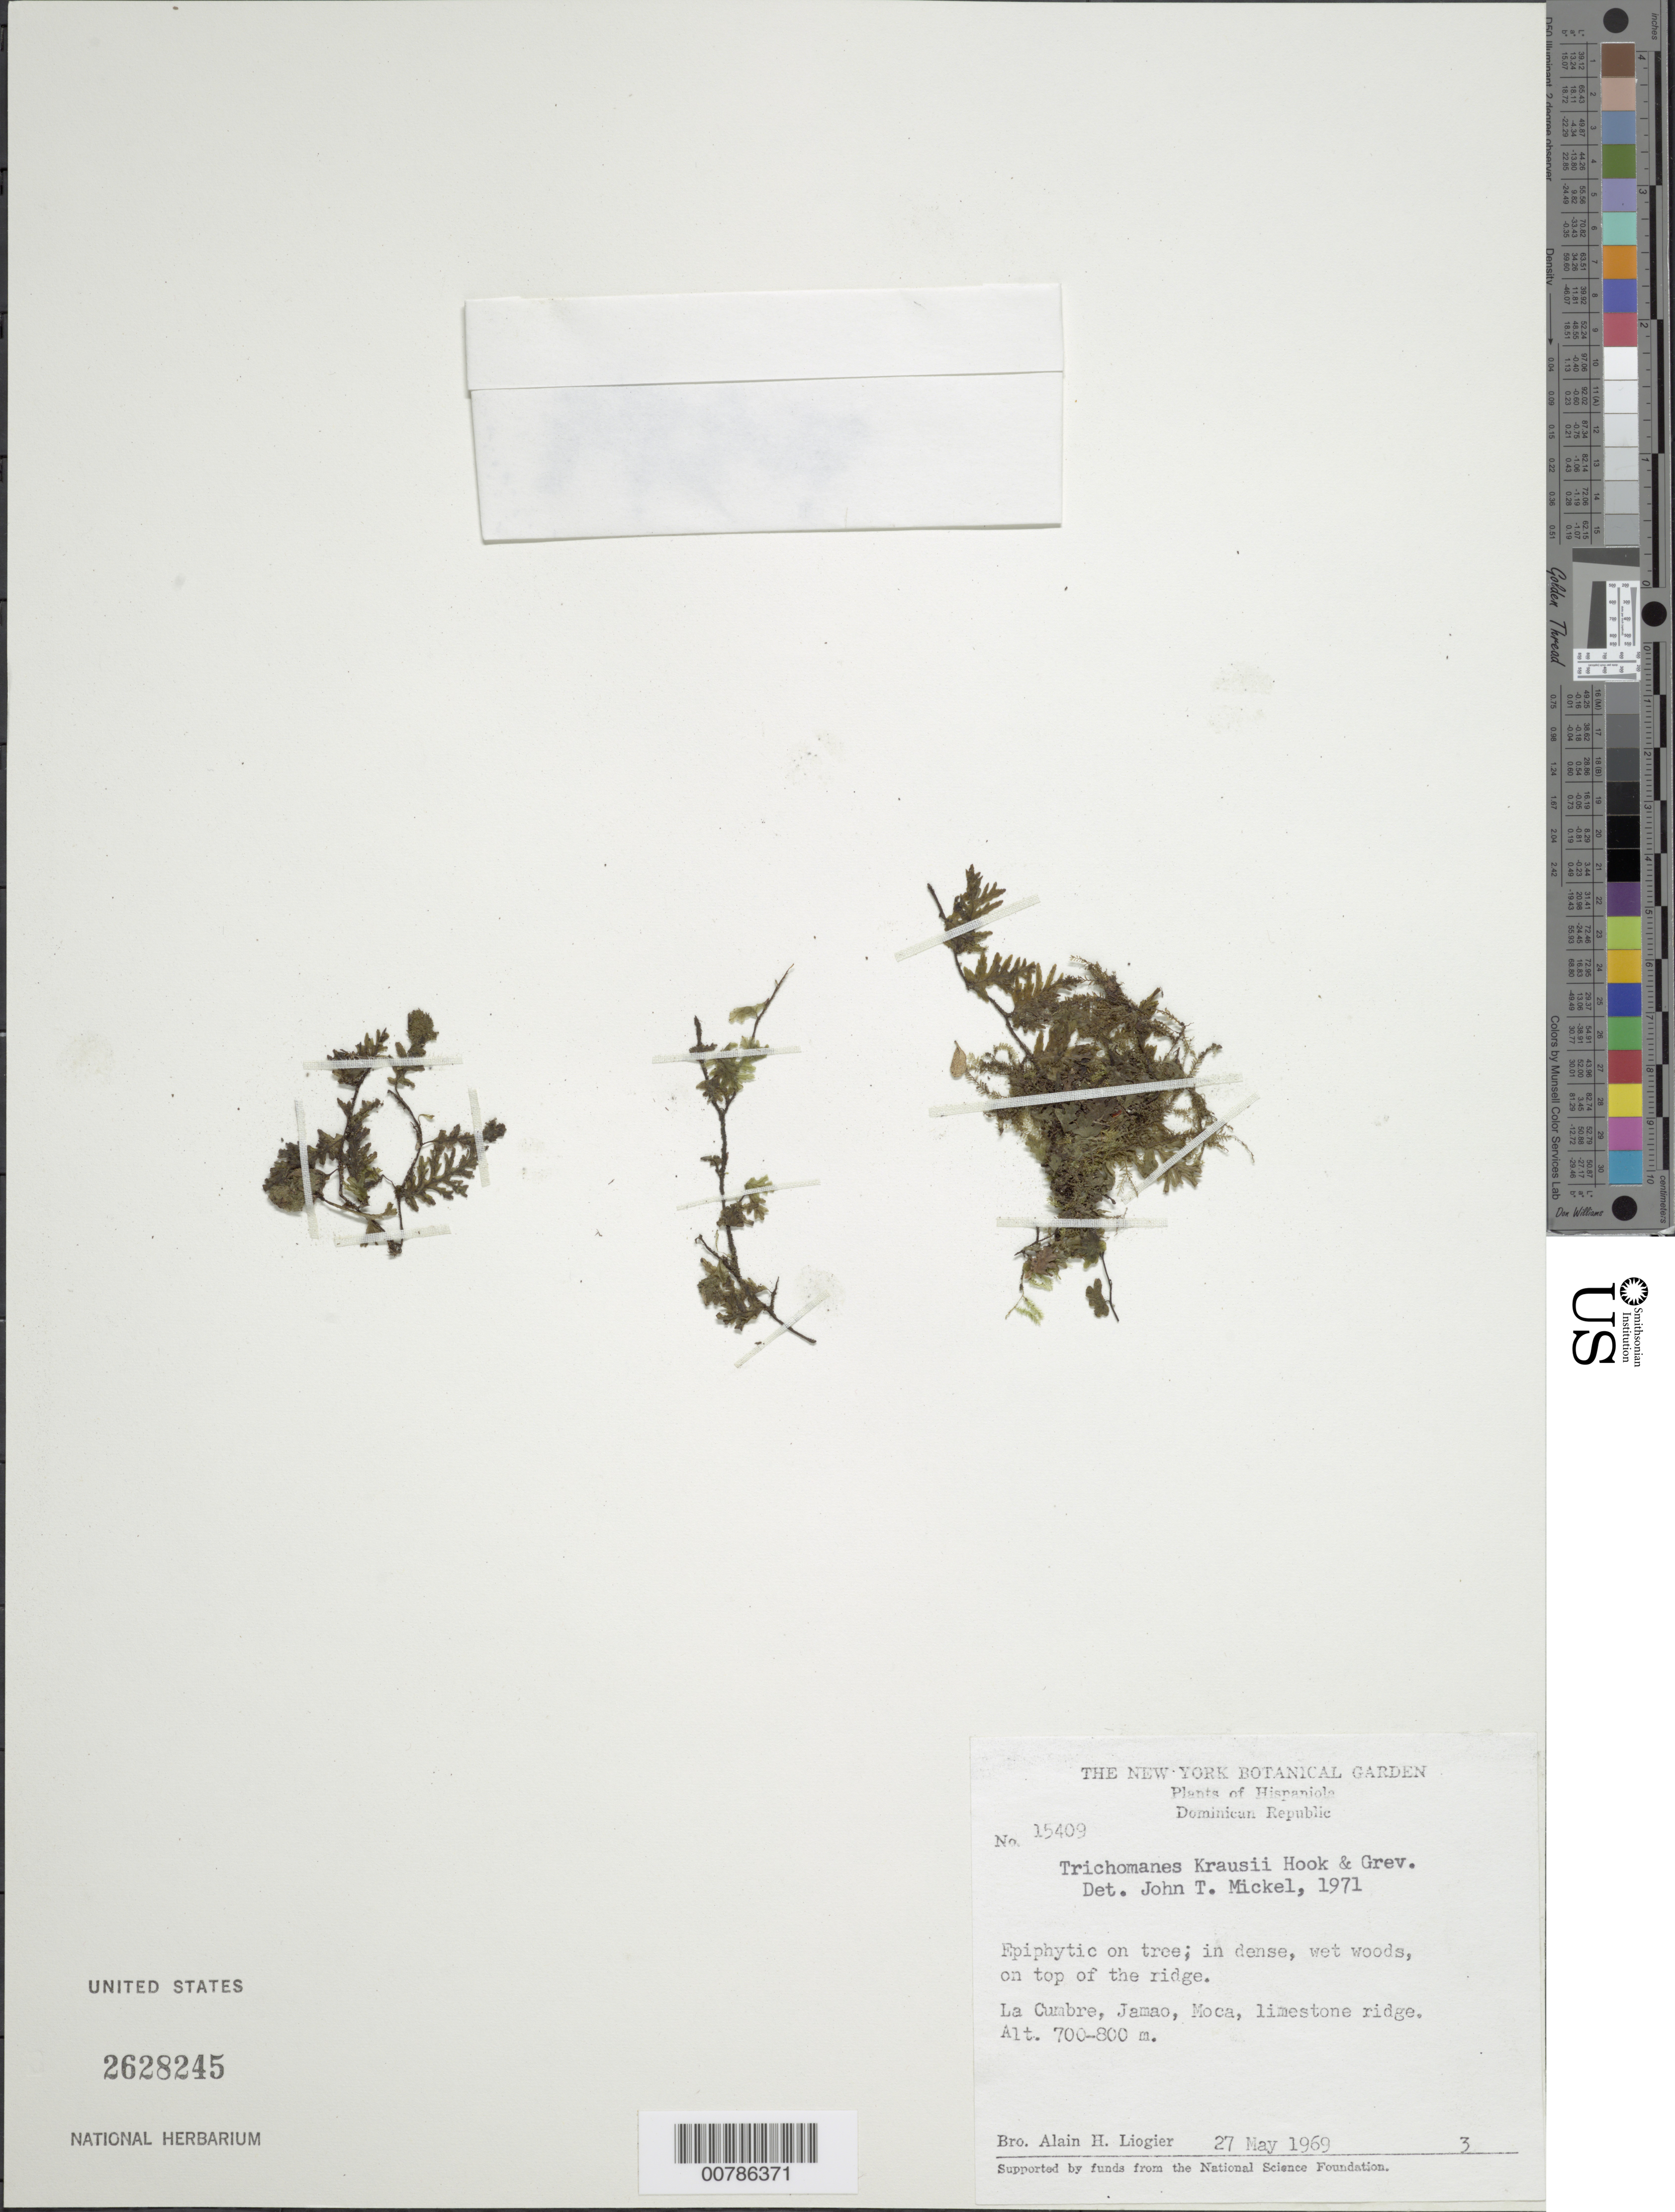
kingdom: Plantae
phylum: Tracheophyta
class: Polypodiopsida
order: Hymenophyllales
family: Hymenophyllaceae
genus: Didymoglossum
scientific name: Didymoglossum kraussii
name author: (Hook. & Grev.) C. Presl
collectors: A. H. Liogier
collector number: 15409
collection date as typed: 27 May 1969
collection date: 1969-05-27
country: Dominican Republic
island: Hispaniola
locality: La Cumbre, Jamao, Moca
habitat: Limestone ridge, in dense, wet woods, on top of ridge, on tree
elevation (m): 700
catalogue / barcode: US 2628245